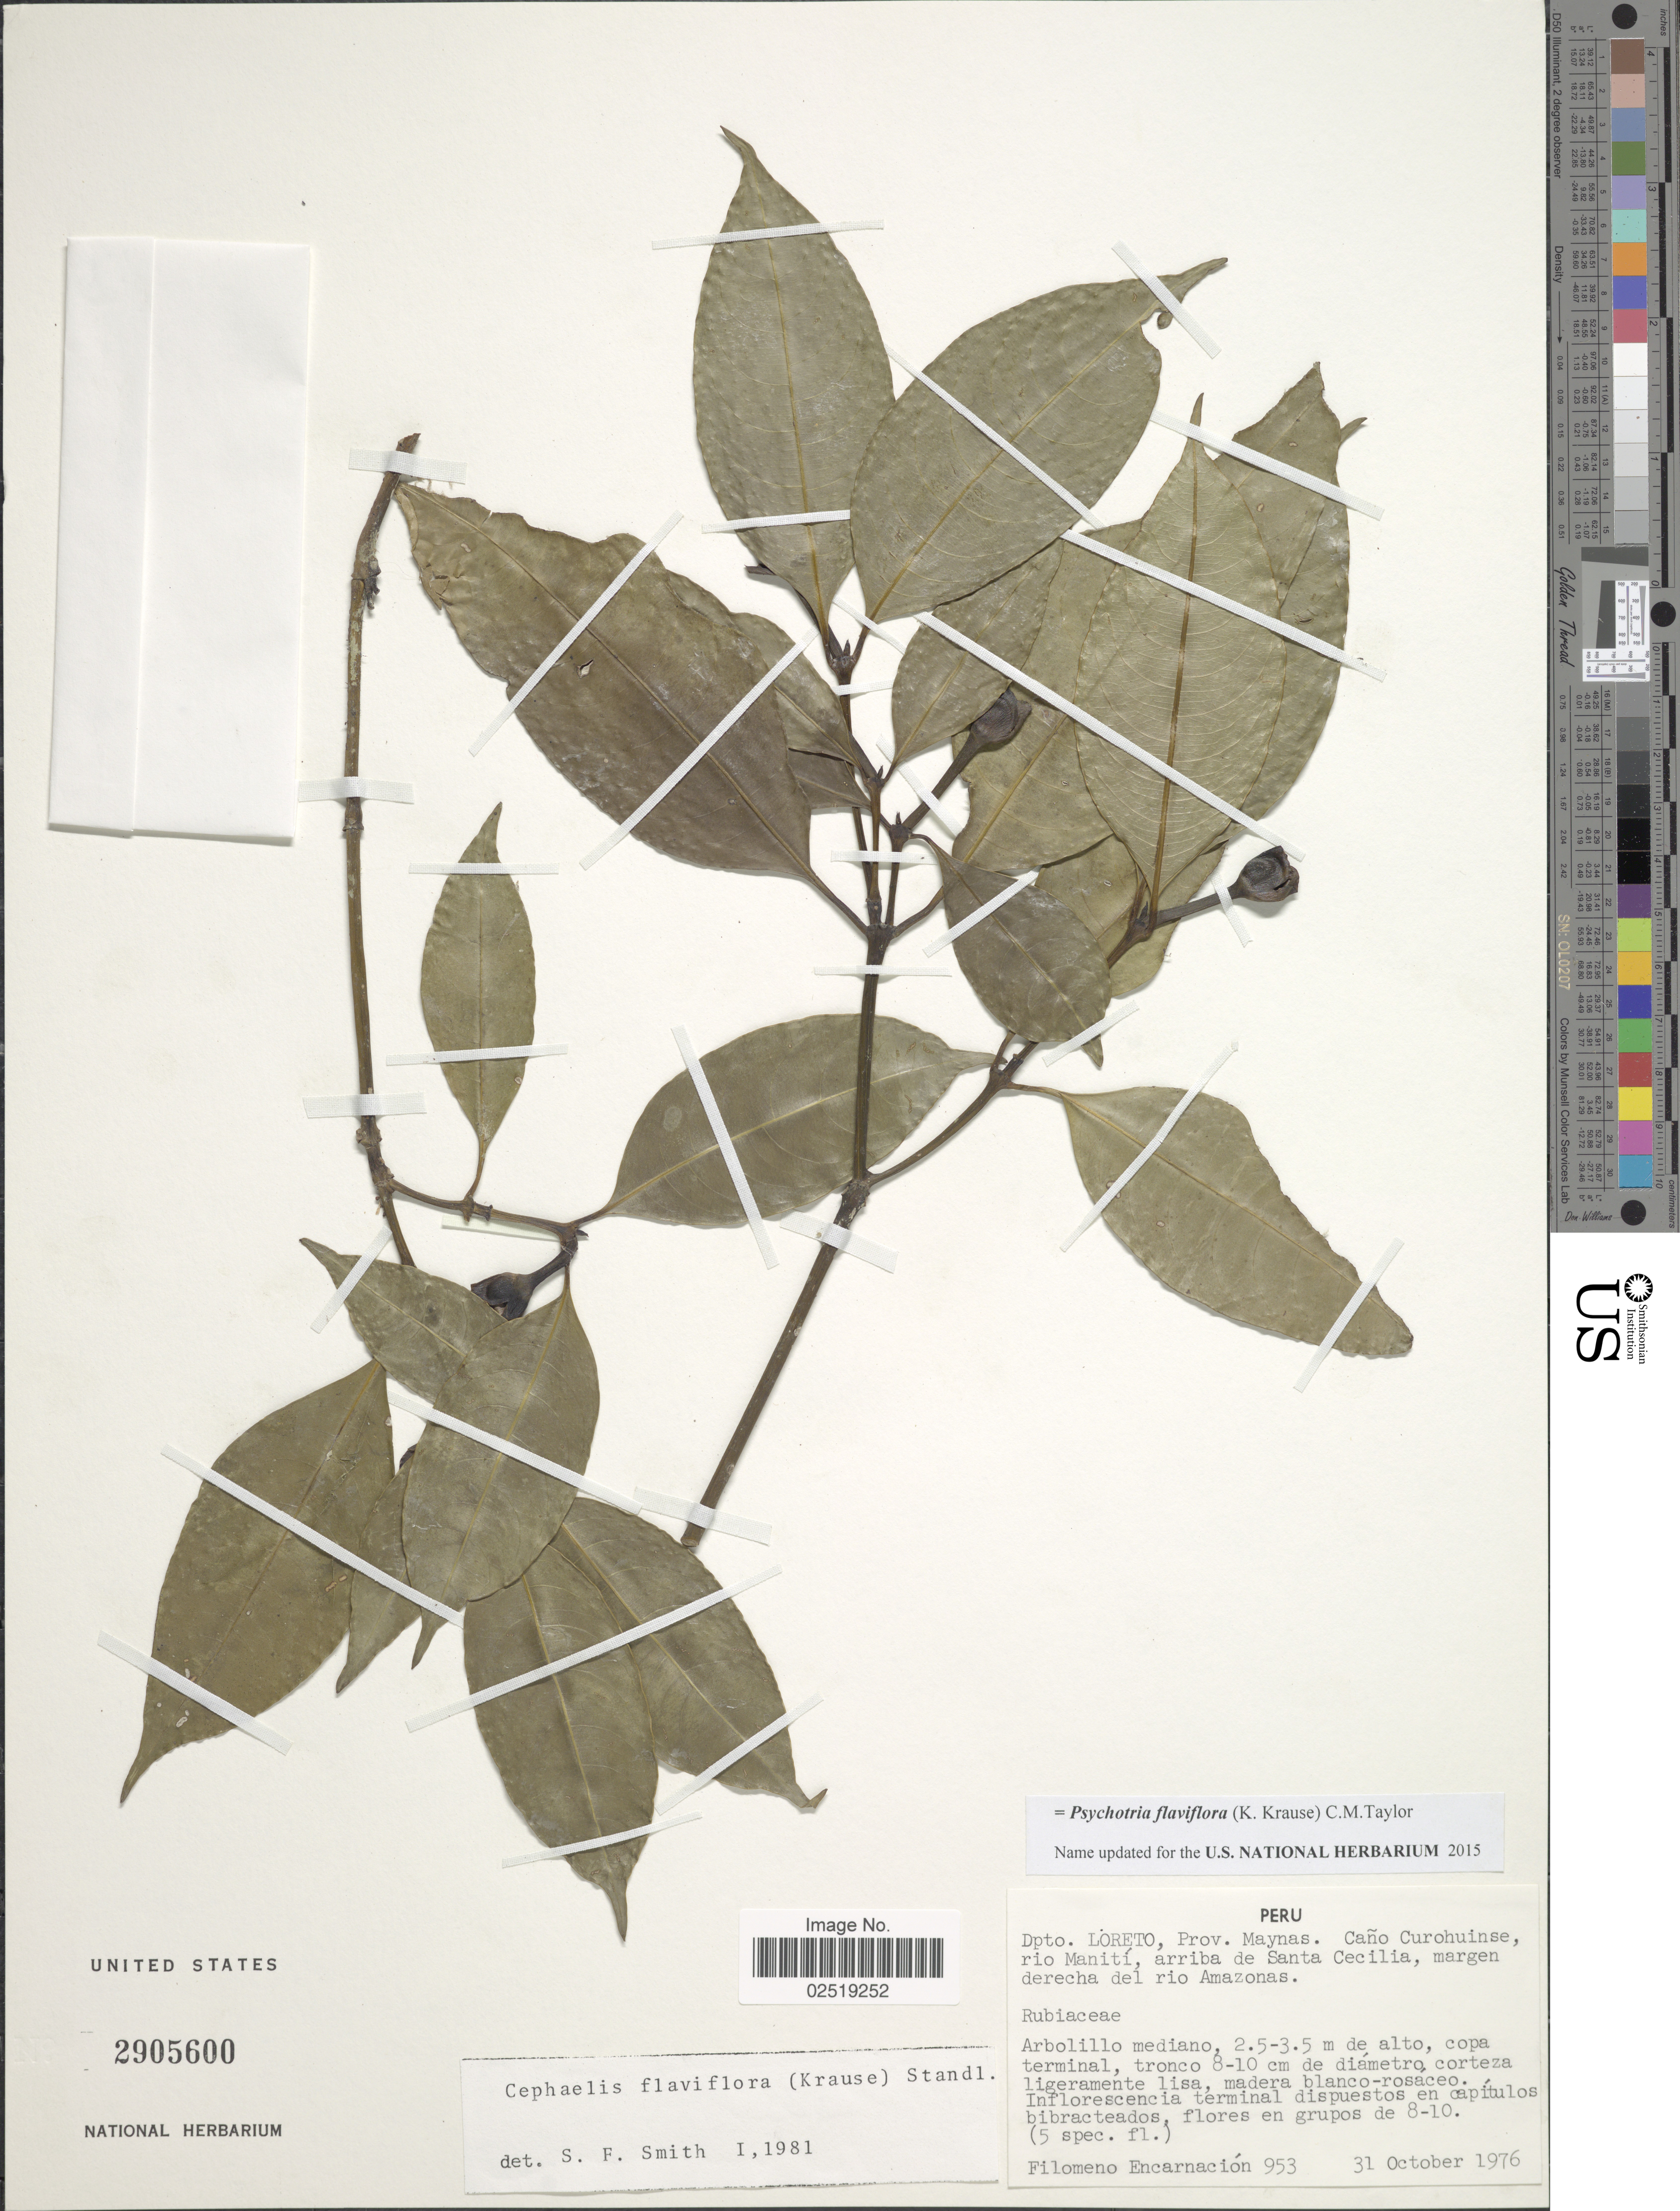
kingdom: Plantae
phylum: Tracheophyta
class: Magnoliopsida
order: Gentianales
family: Rubiaceae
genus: Psychotria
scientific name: Psychotria flaviflora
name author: (K. Krause) C.M. Taylor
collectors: F. Encarnación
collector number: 953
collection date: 1976-10-31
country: Peru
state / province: Loreto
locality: Dpto. Loreto, Prov. Maynas. Cano Curohuinse, rio Maniti, arriba de Santa Cecilia, margem derecha del rio Amazonas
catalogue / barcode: US 2905600